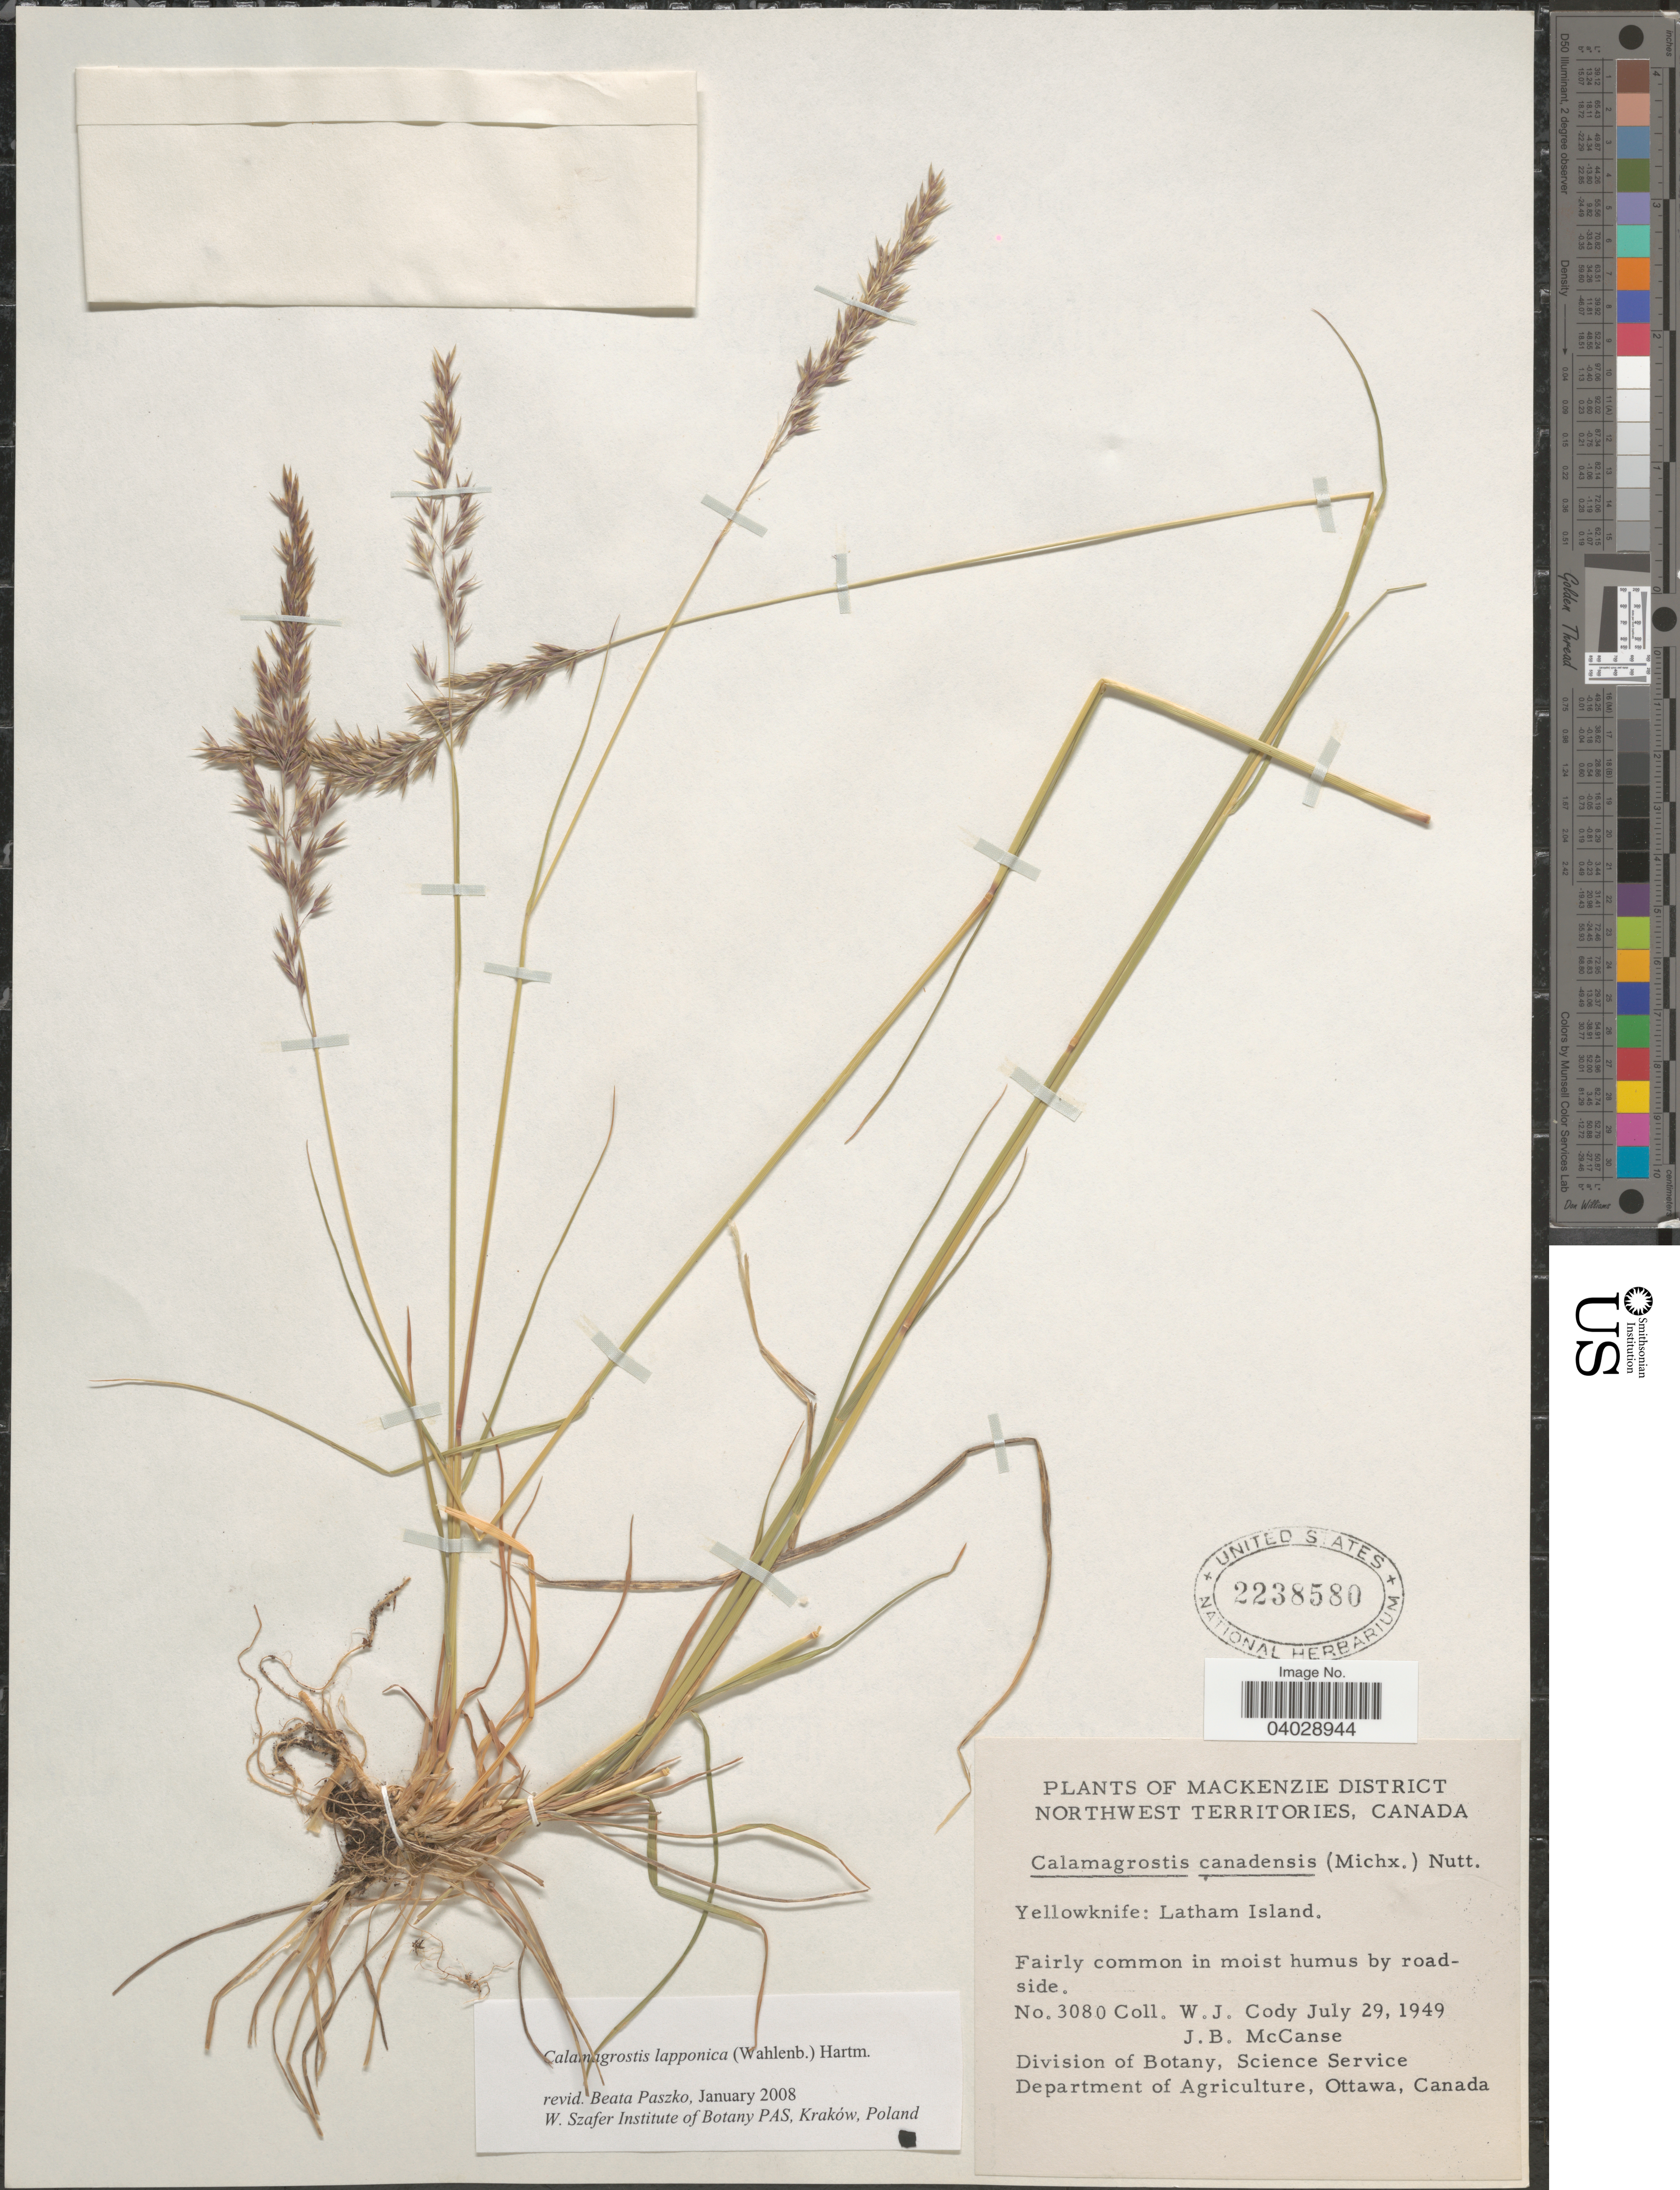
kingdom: Plantae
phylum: Tracheophyta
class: Liliopsida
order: Poales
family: Poaceae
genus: Calamagrostis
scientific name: Calamagrostis lapponica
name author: (Wahlenb.) Hartm.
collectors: W. Cody & J. McCanse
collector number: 3080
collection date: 1949-07-29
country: Canada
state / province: Northwest Territories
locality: Mackenzie District. Yellowknife: Latham Island.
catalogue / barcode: US 2238580